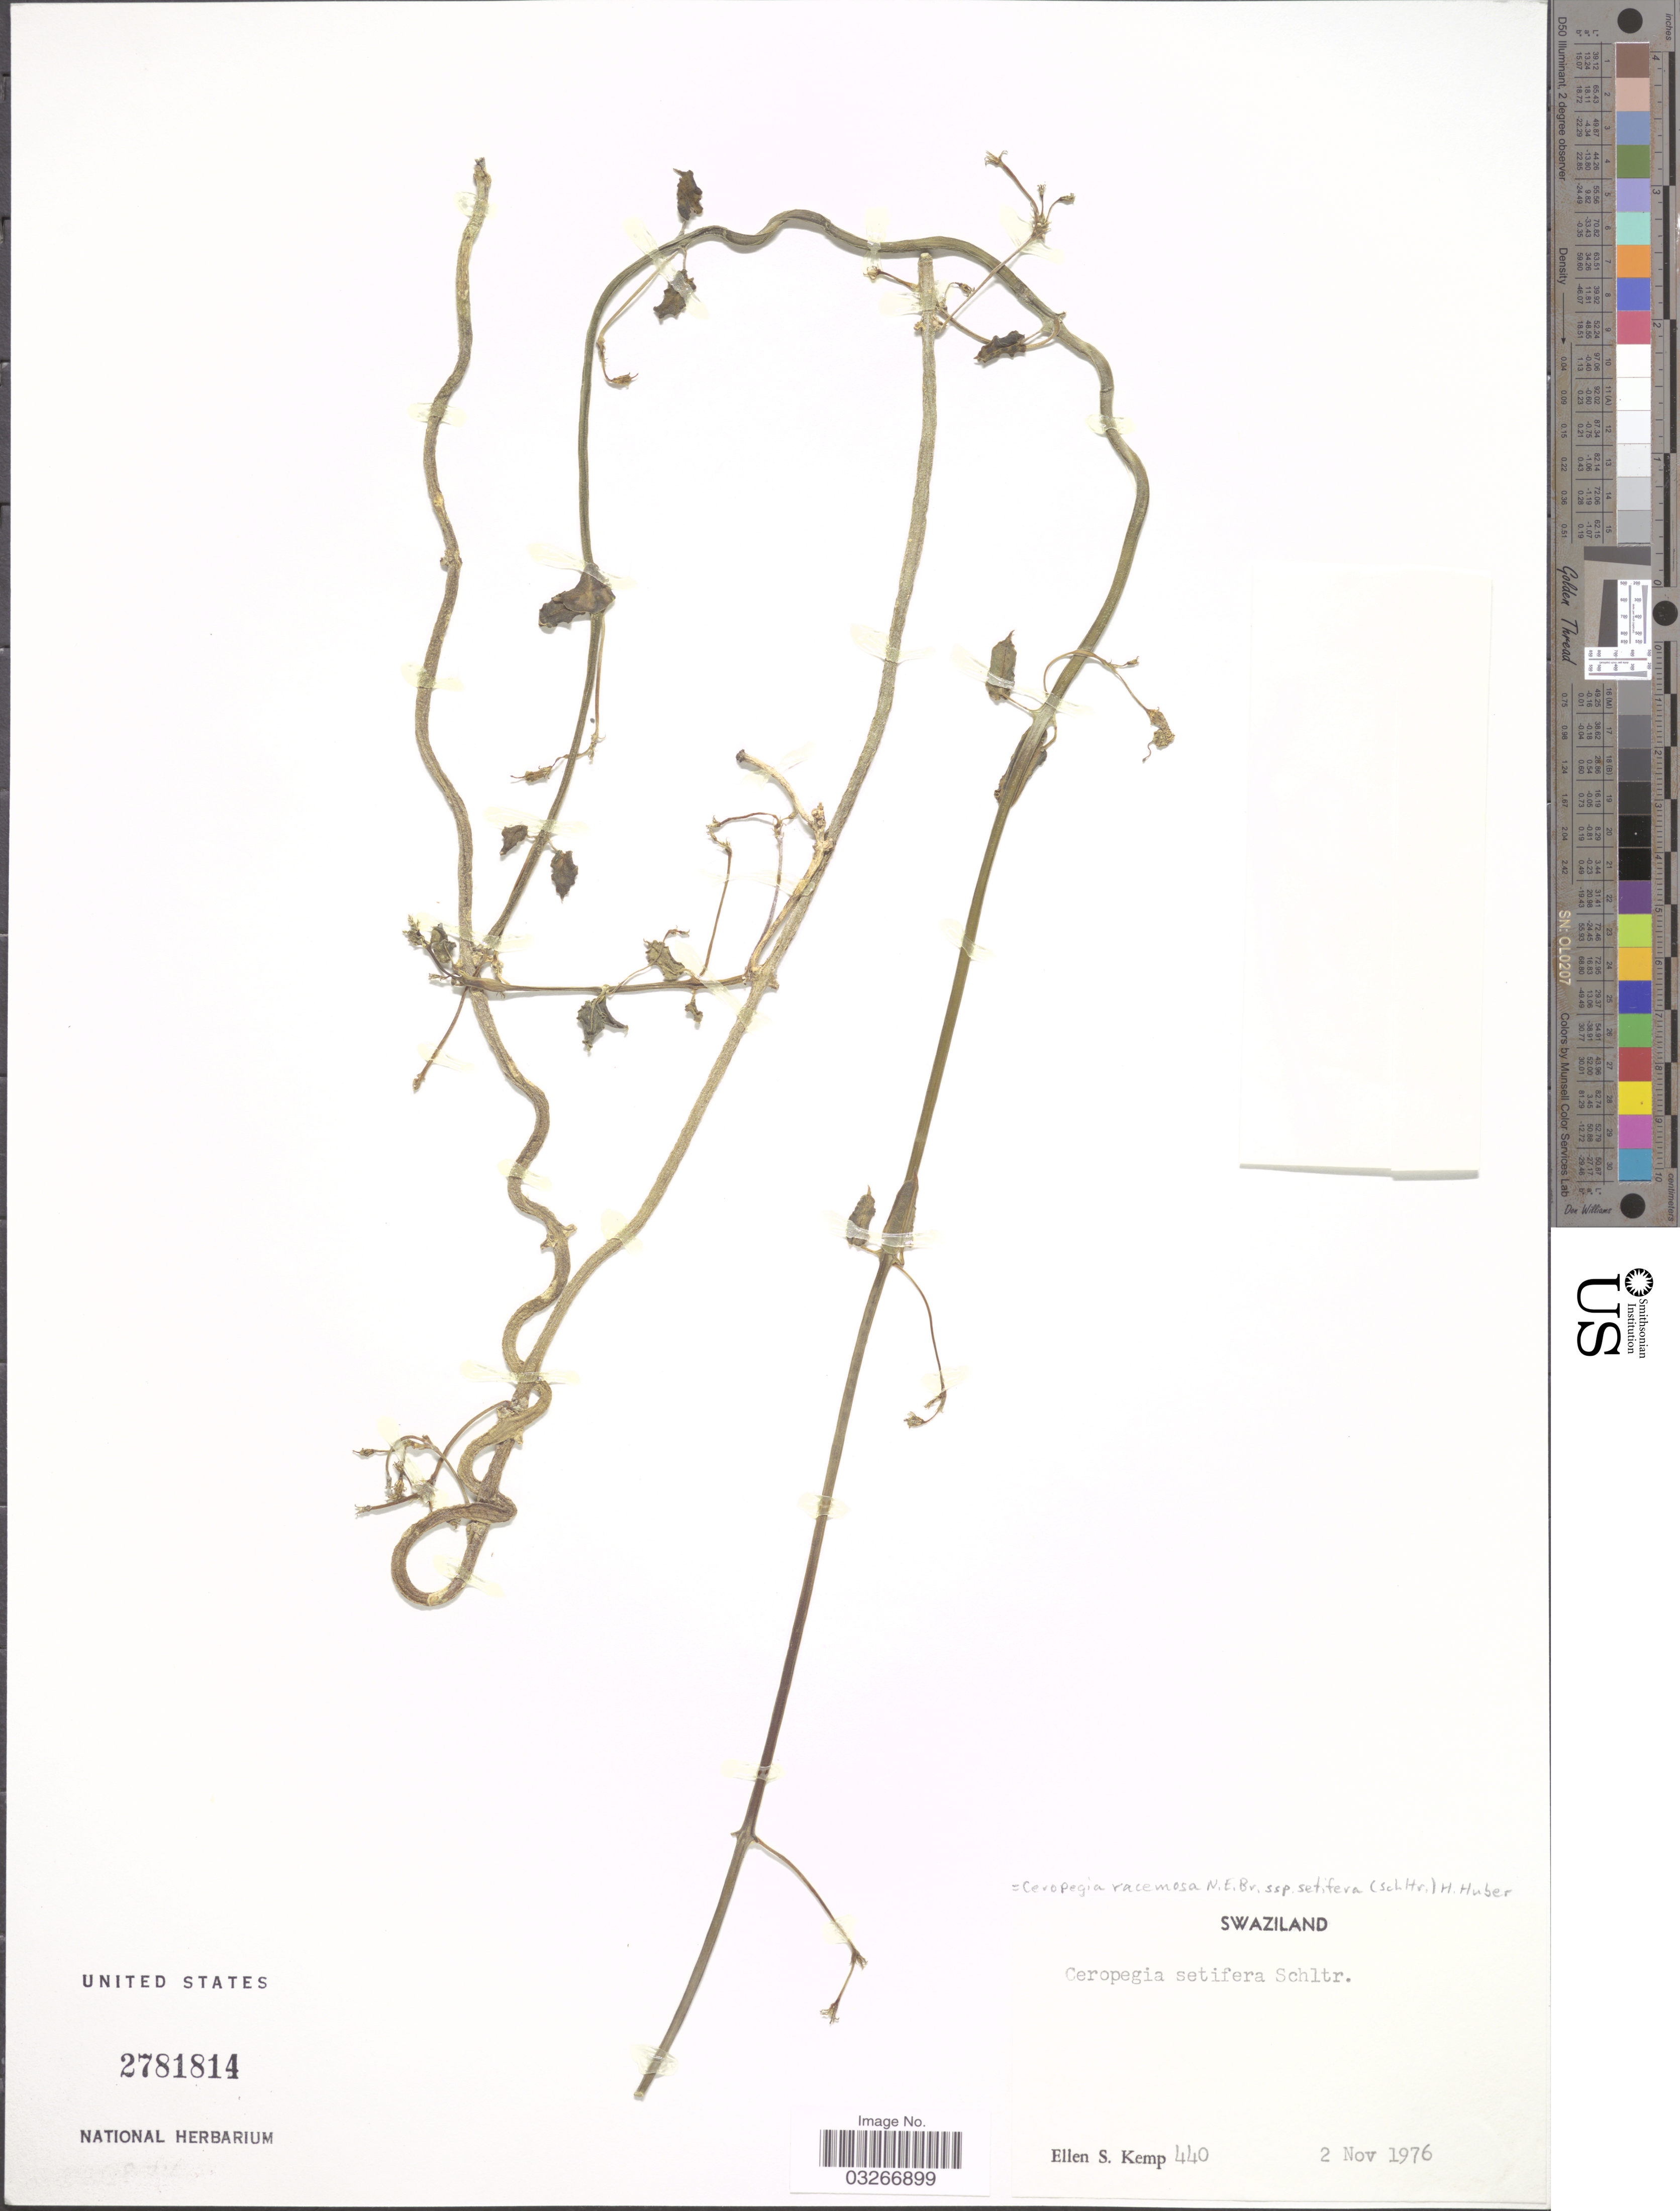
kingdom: Plantae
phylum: Tracheophyta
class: Magnoliopsida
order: Gentianales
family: Apocynaceae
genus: Ceropegia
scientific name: Ceropegia racemosa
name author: N.E. Br.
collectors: E. S. Kemp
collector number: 440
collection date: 1976-11-02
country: Eswatini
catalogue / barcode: US 2781814